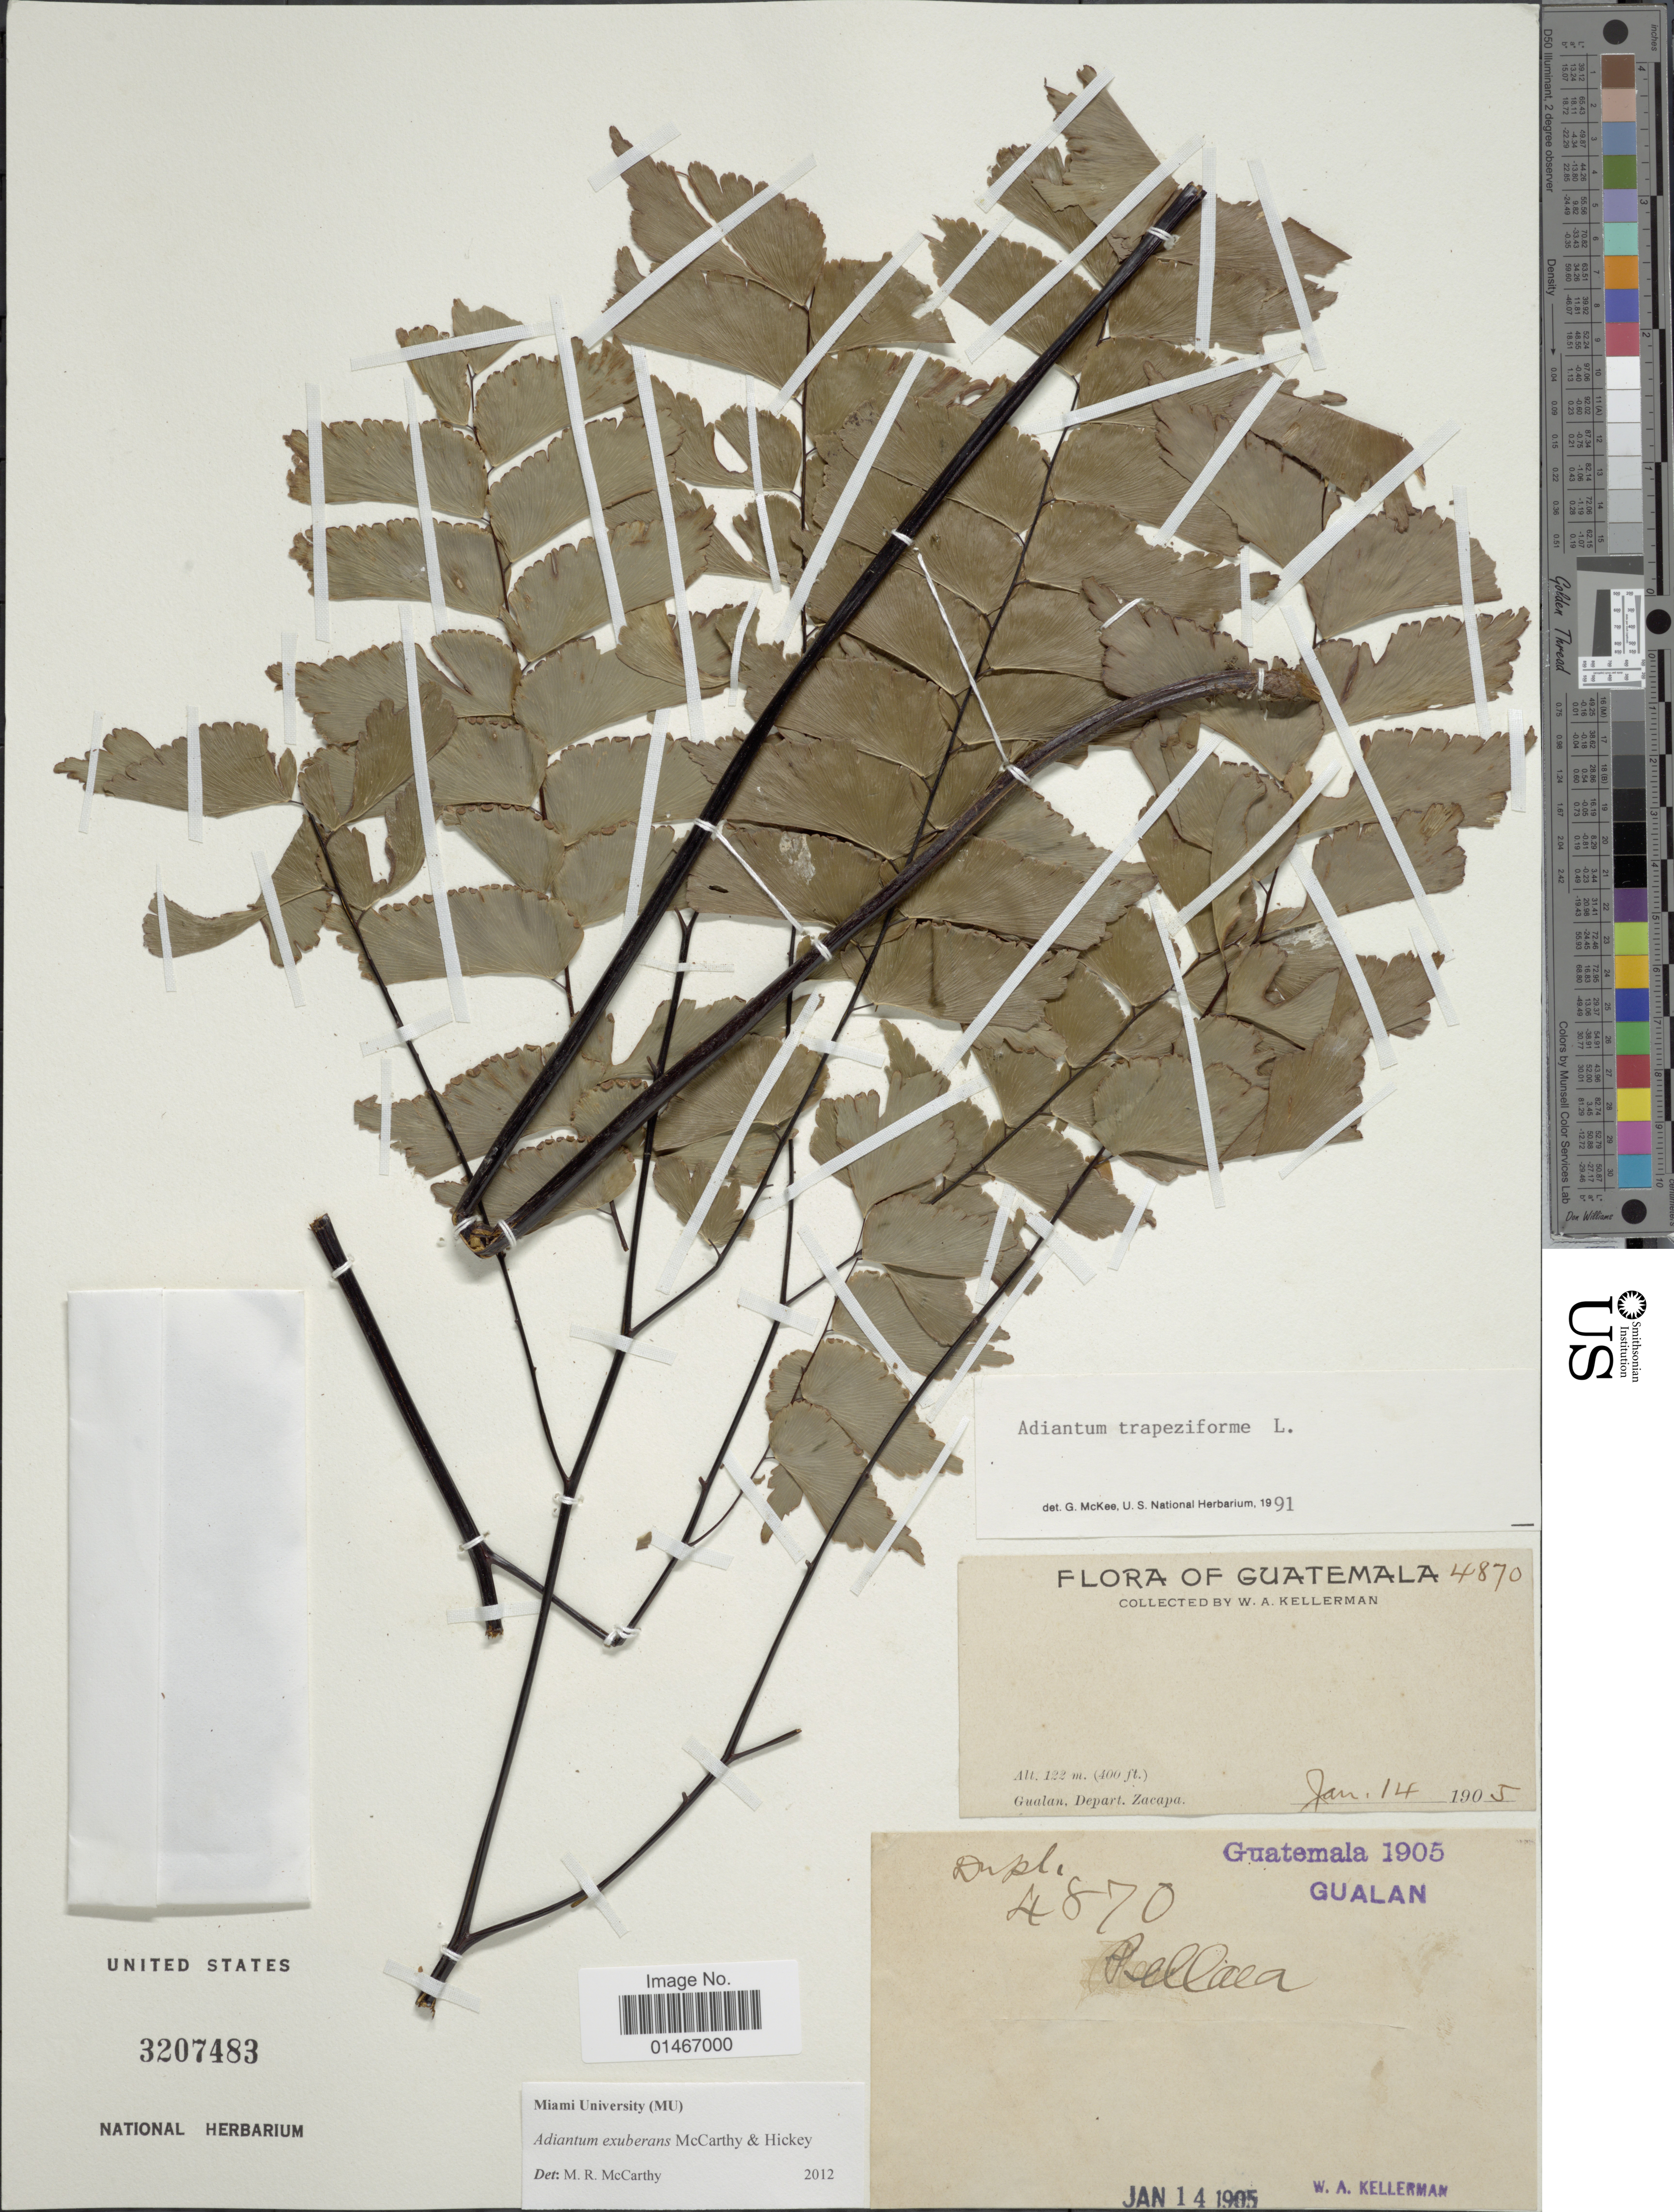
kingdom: Plantae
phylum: Tracheophyta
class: Polypodiopsida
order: Polypodiales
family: Pteridaceae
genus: Adiantum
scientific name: Adiantum exuberans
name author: M.R. McCarthy & Hickey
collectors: W. Kellerman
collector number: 4870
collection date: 1905-01-14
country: Guatemala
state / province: Zacapa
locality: Gualan, Depart. Zacapa.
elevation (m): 122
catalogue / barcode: US 3207483